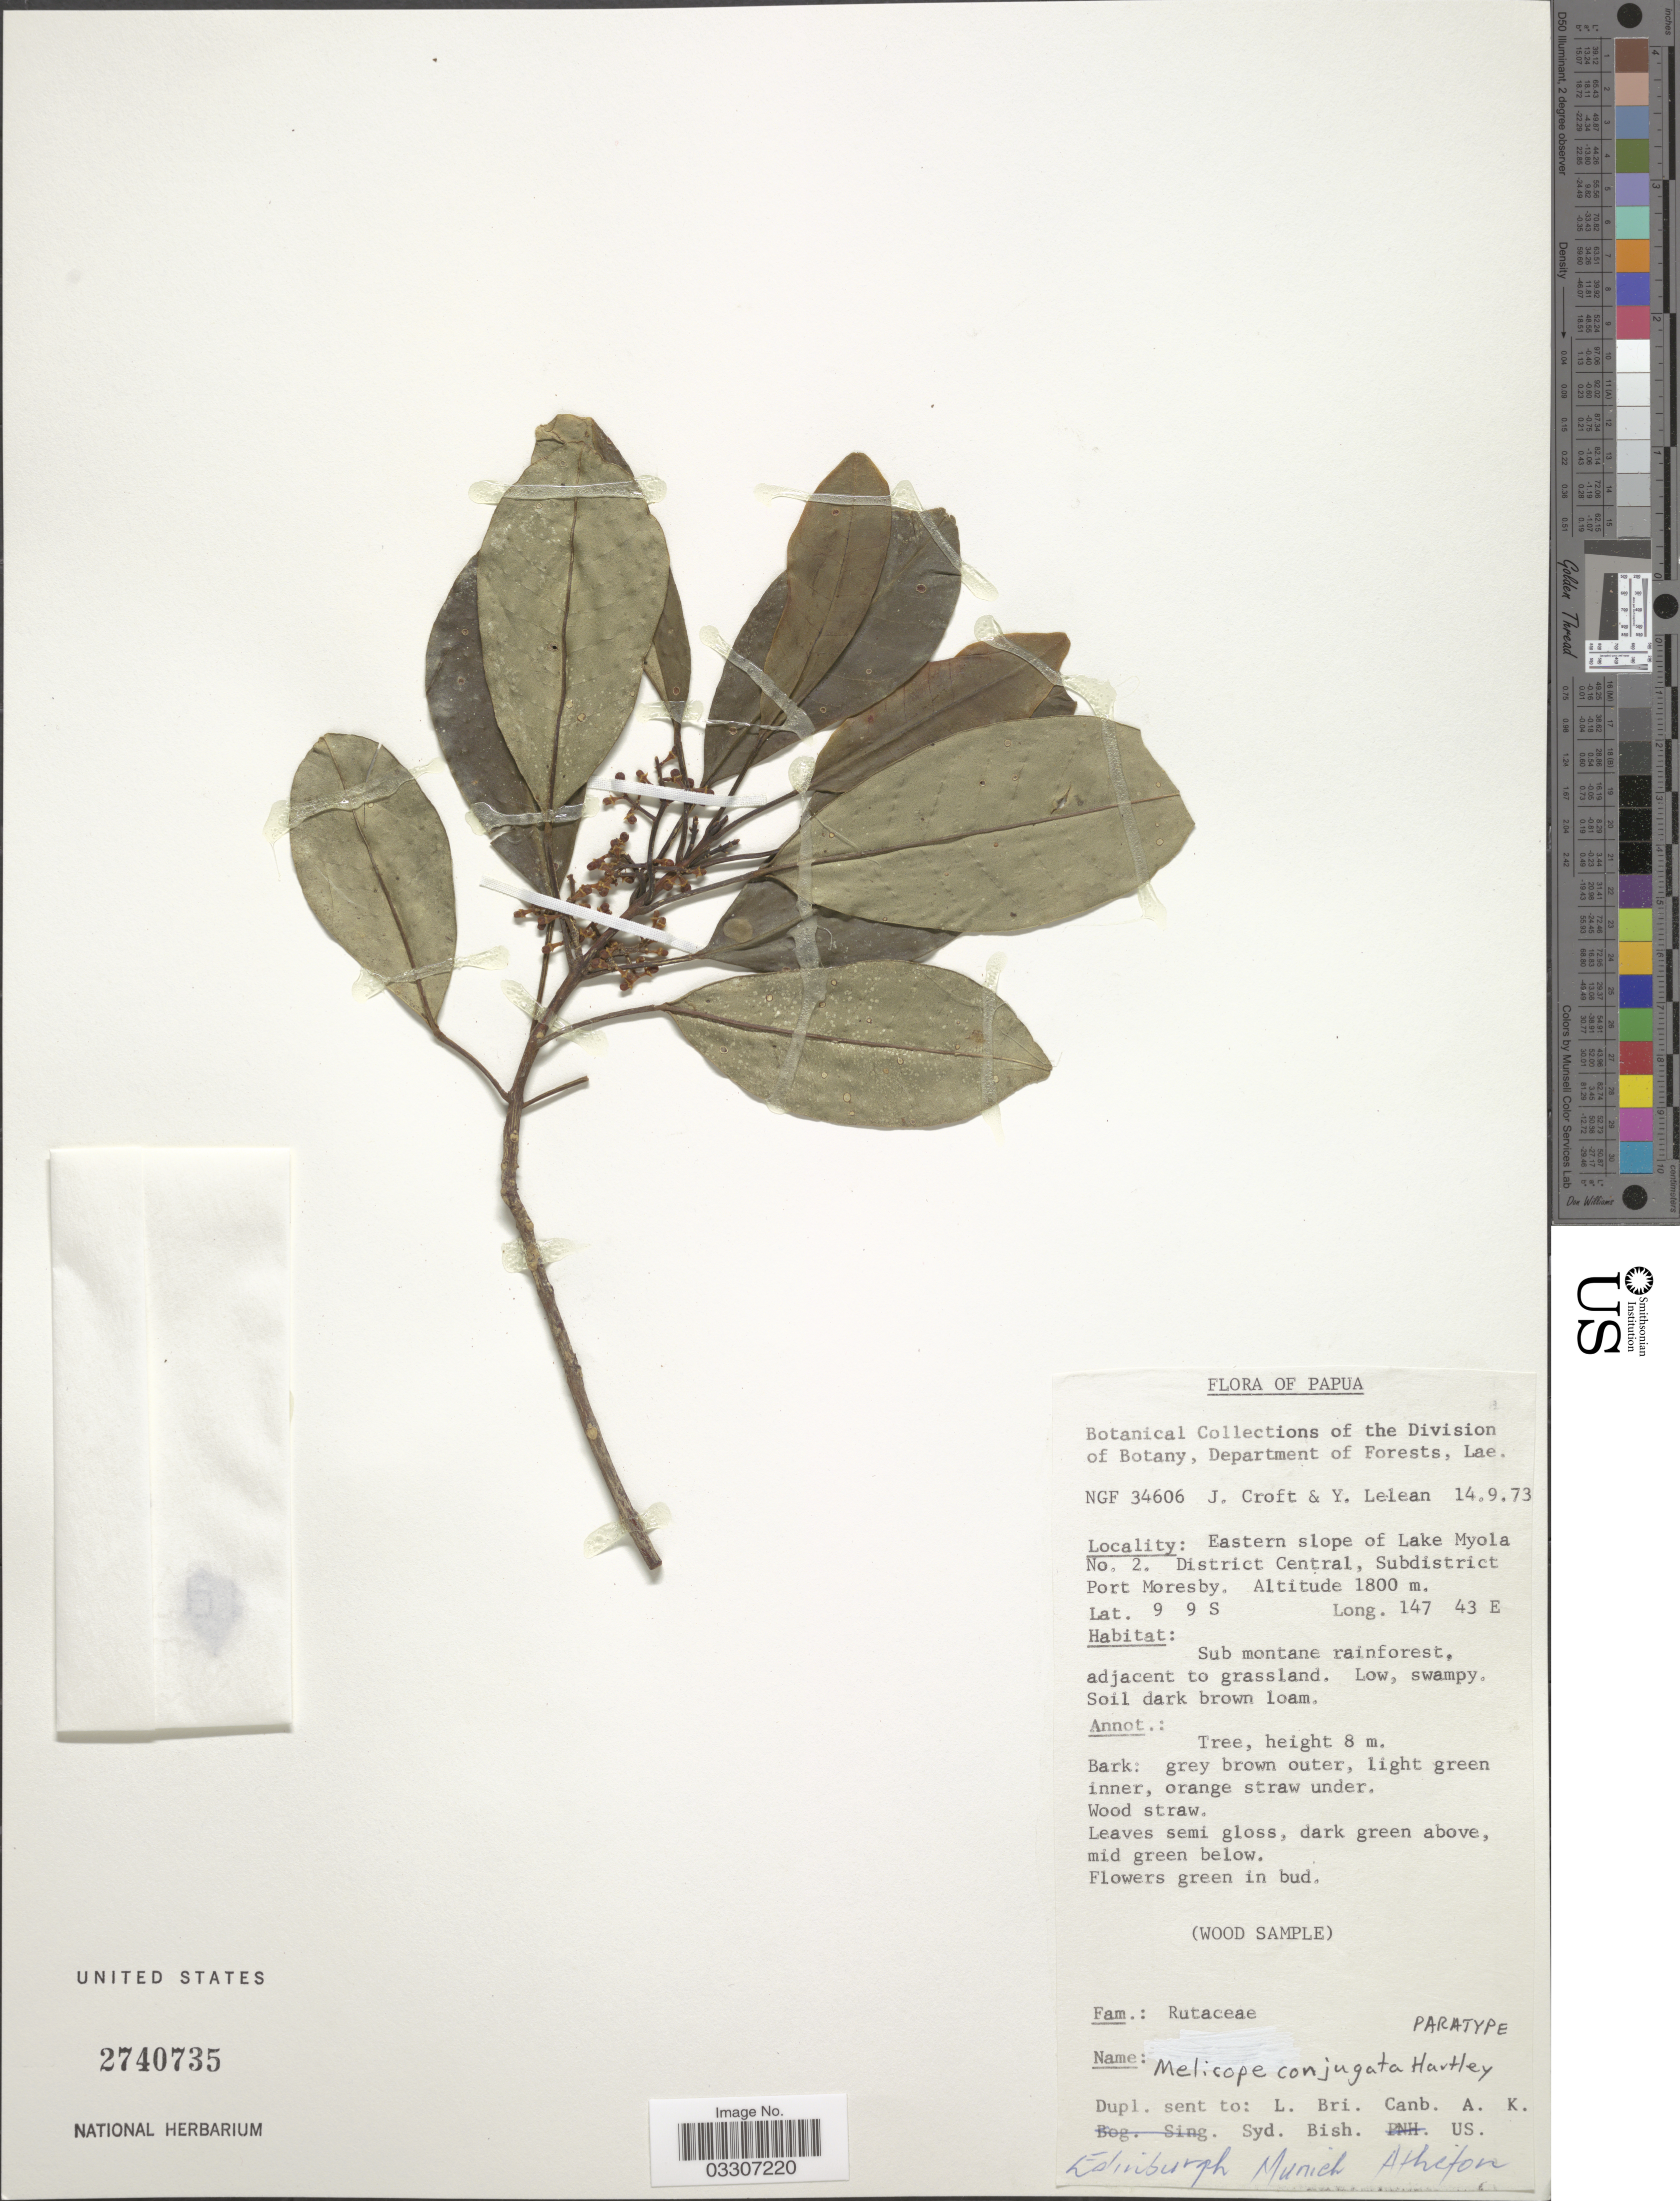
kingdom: Plantae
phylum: Tracheophyta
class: Magnoliopsida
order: Sapindales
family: Rutaceae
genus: Melicope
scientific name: Melicope conjugata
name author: T.G. Hartley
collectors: J. R. Croft & Y. Lelean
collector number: NGF 34606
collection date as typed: Transcribed d/m/y: 14/9/73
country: Papua New Guinea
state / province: Central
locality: Papua. Eastern slope of Lake Myola No. 2. District Central, Subdistrict Port Moresby.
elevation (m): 1800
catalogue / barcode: US 2740735